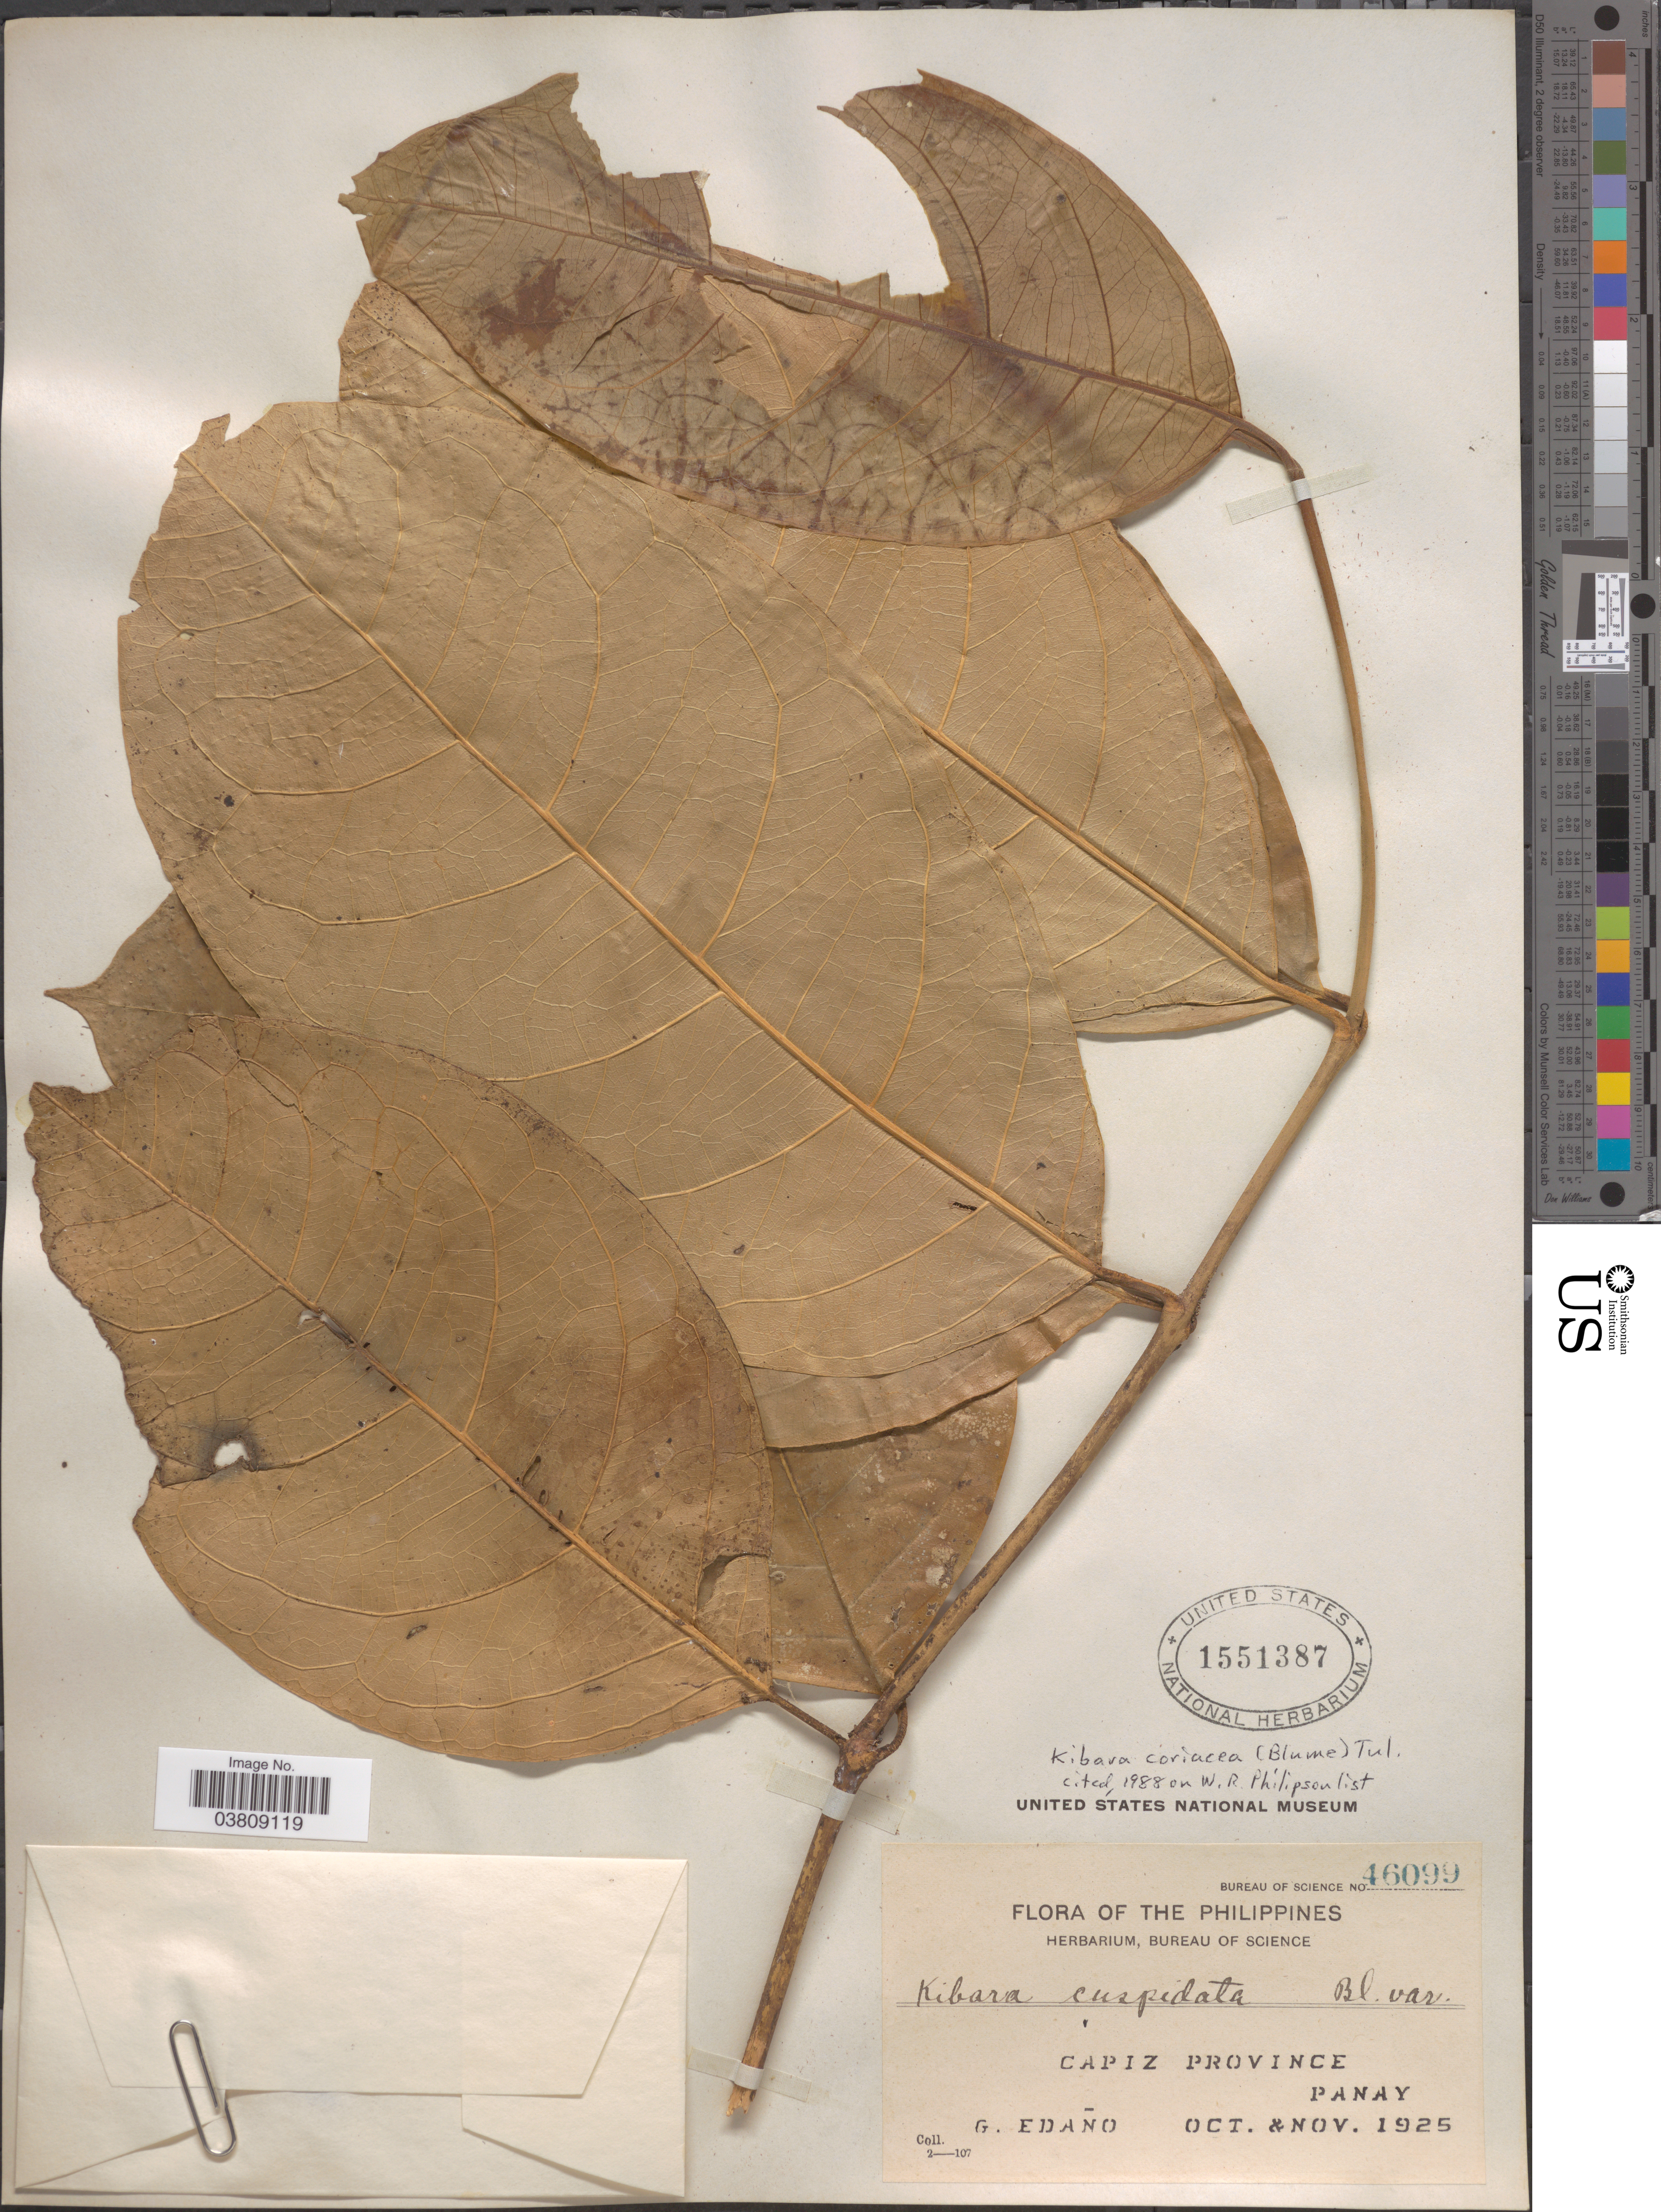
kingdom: Plantae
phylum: Tracheophyta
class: Magnoliopsida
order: Laurales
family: Monimiaceae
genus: Kibara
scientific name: Kibara coriacea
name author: (Blume) Hook. f. & Thomson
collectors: G. Edaño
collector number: Bureau of Science 46099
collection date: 1925-10/1925-11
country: Philippines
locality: Capiz Province. Panay.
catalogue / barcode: US 1551387